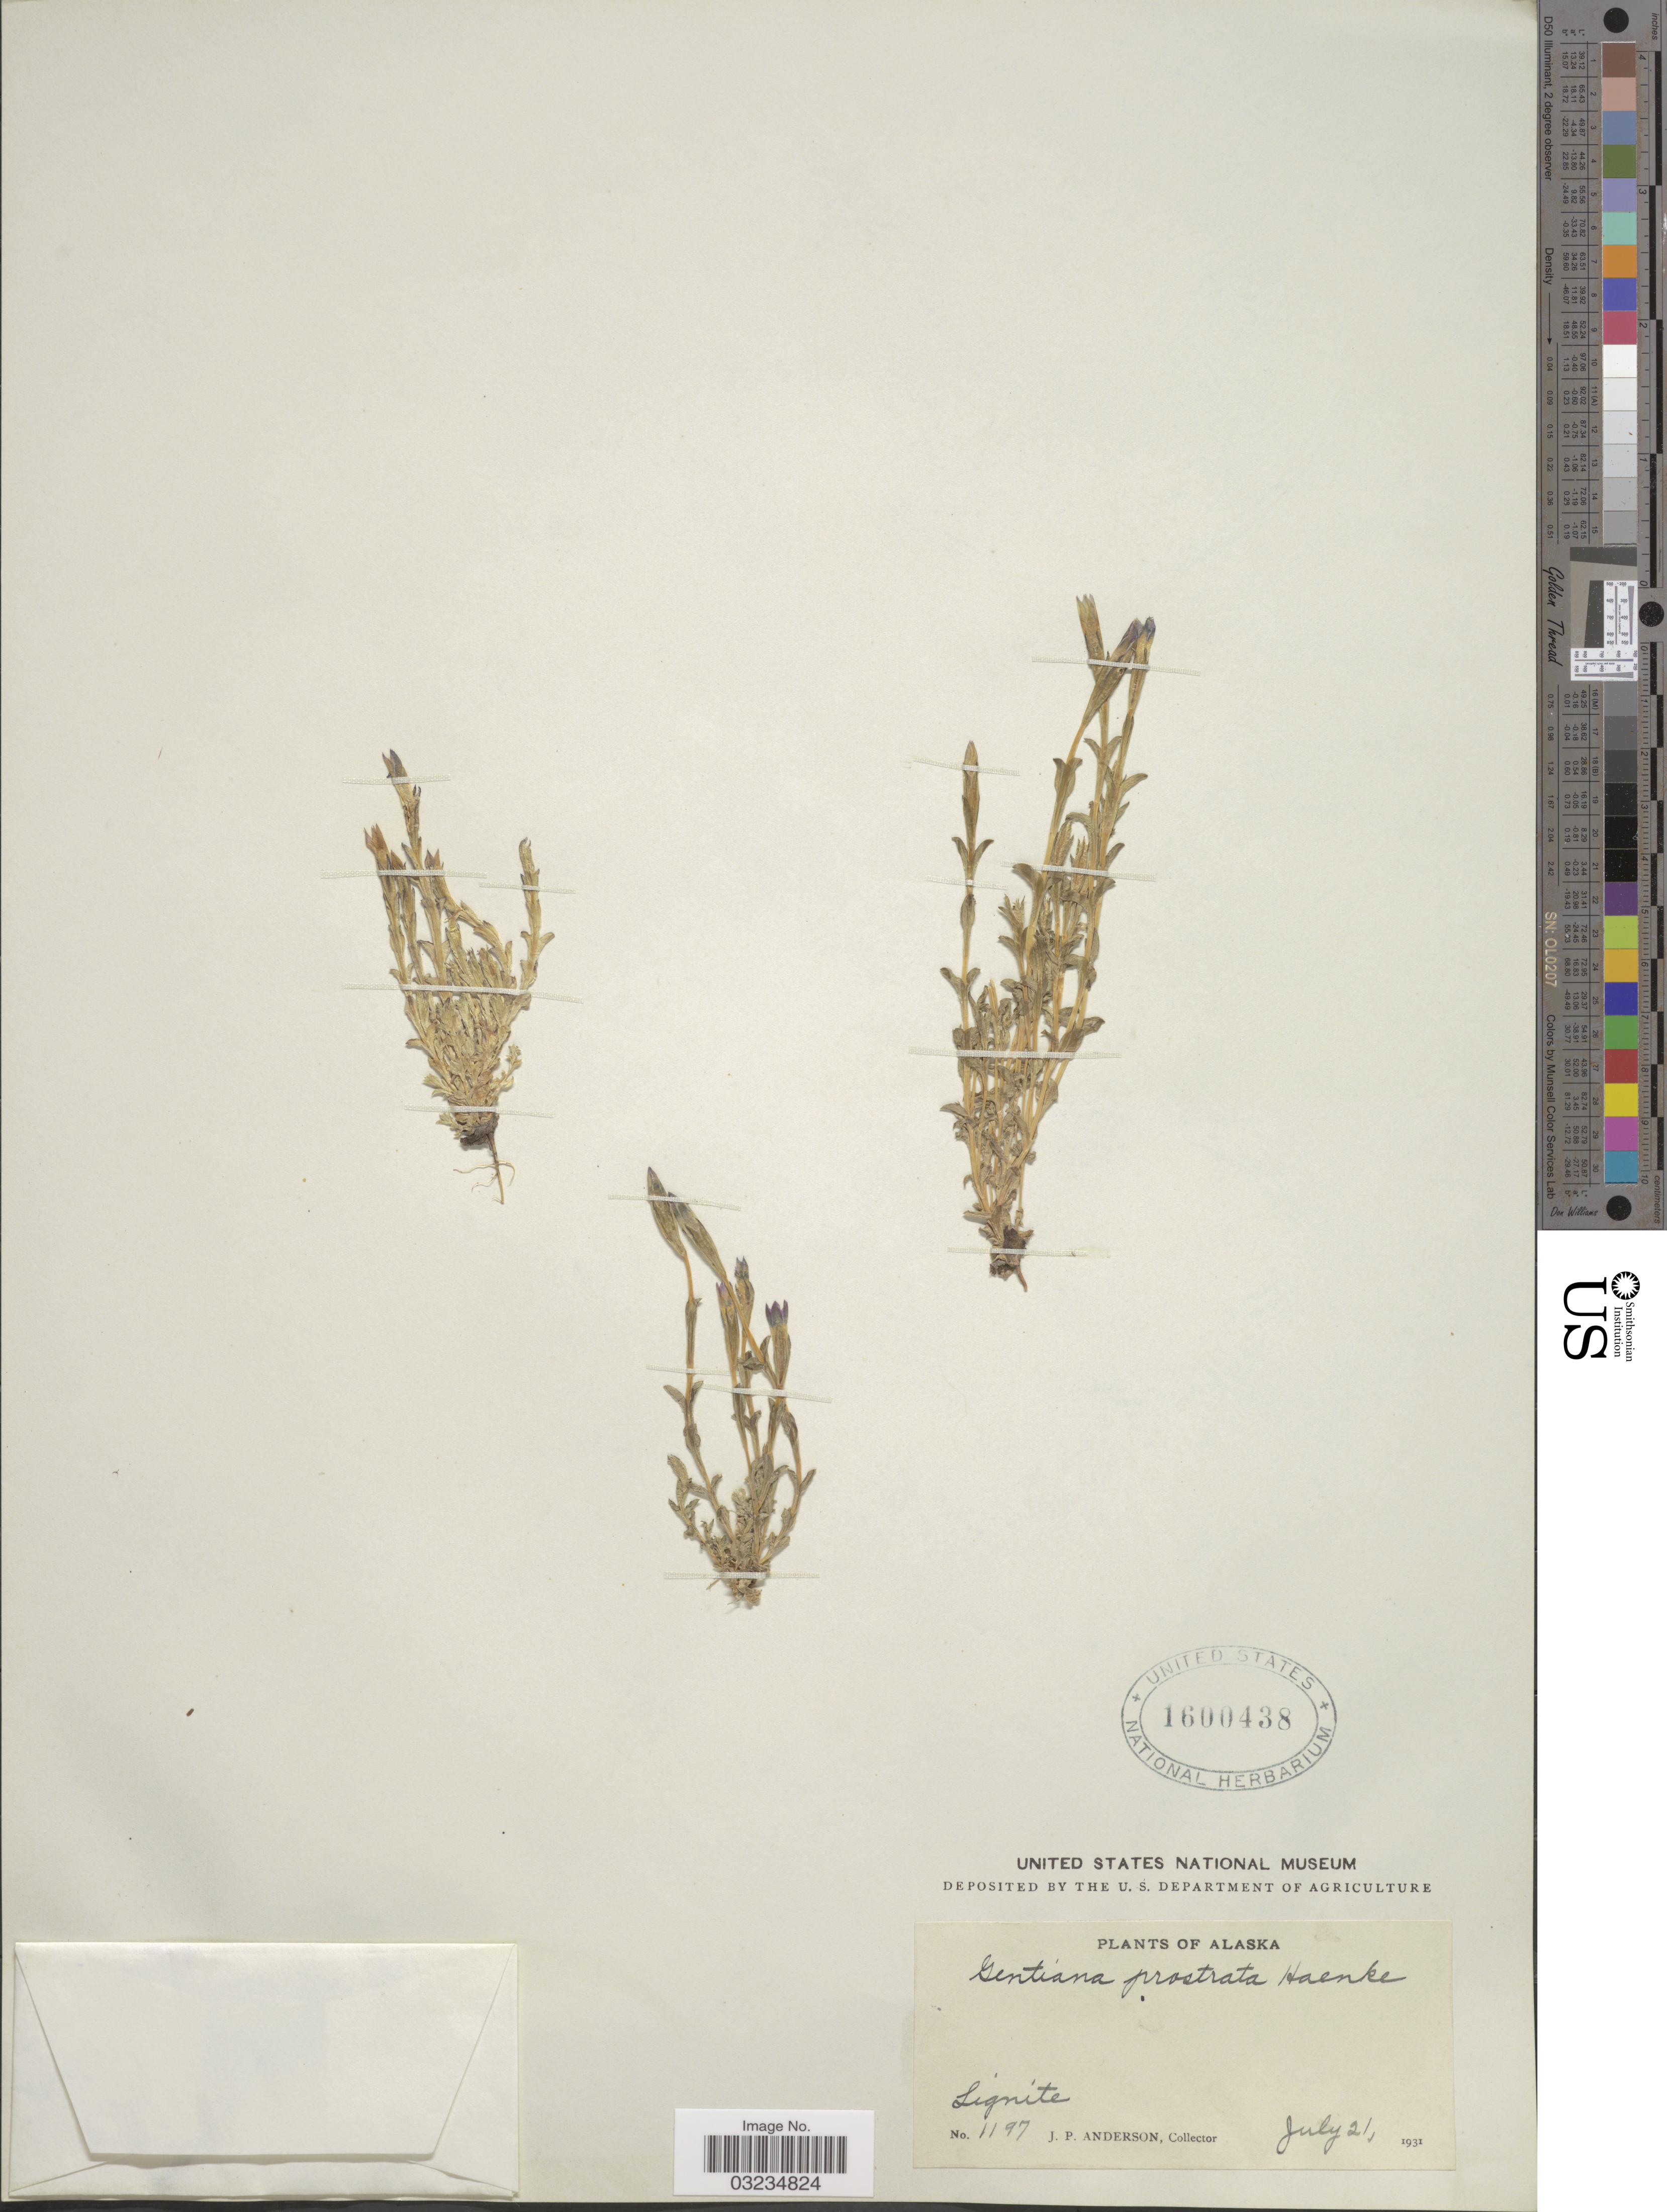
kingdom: Plantae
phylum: Tracheophyta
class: Magnoliopsida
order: Gentianales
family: Gentianaceae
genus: Gentiana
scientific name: Gentiana prostrata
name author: Haenke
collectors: J. P. Anderson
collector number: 1197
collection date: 1931-07-21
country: United States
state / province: Alaska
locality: Lignite.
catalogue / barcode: US 1600438